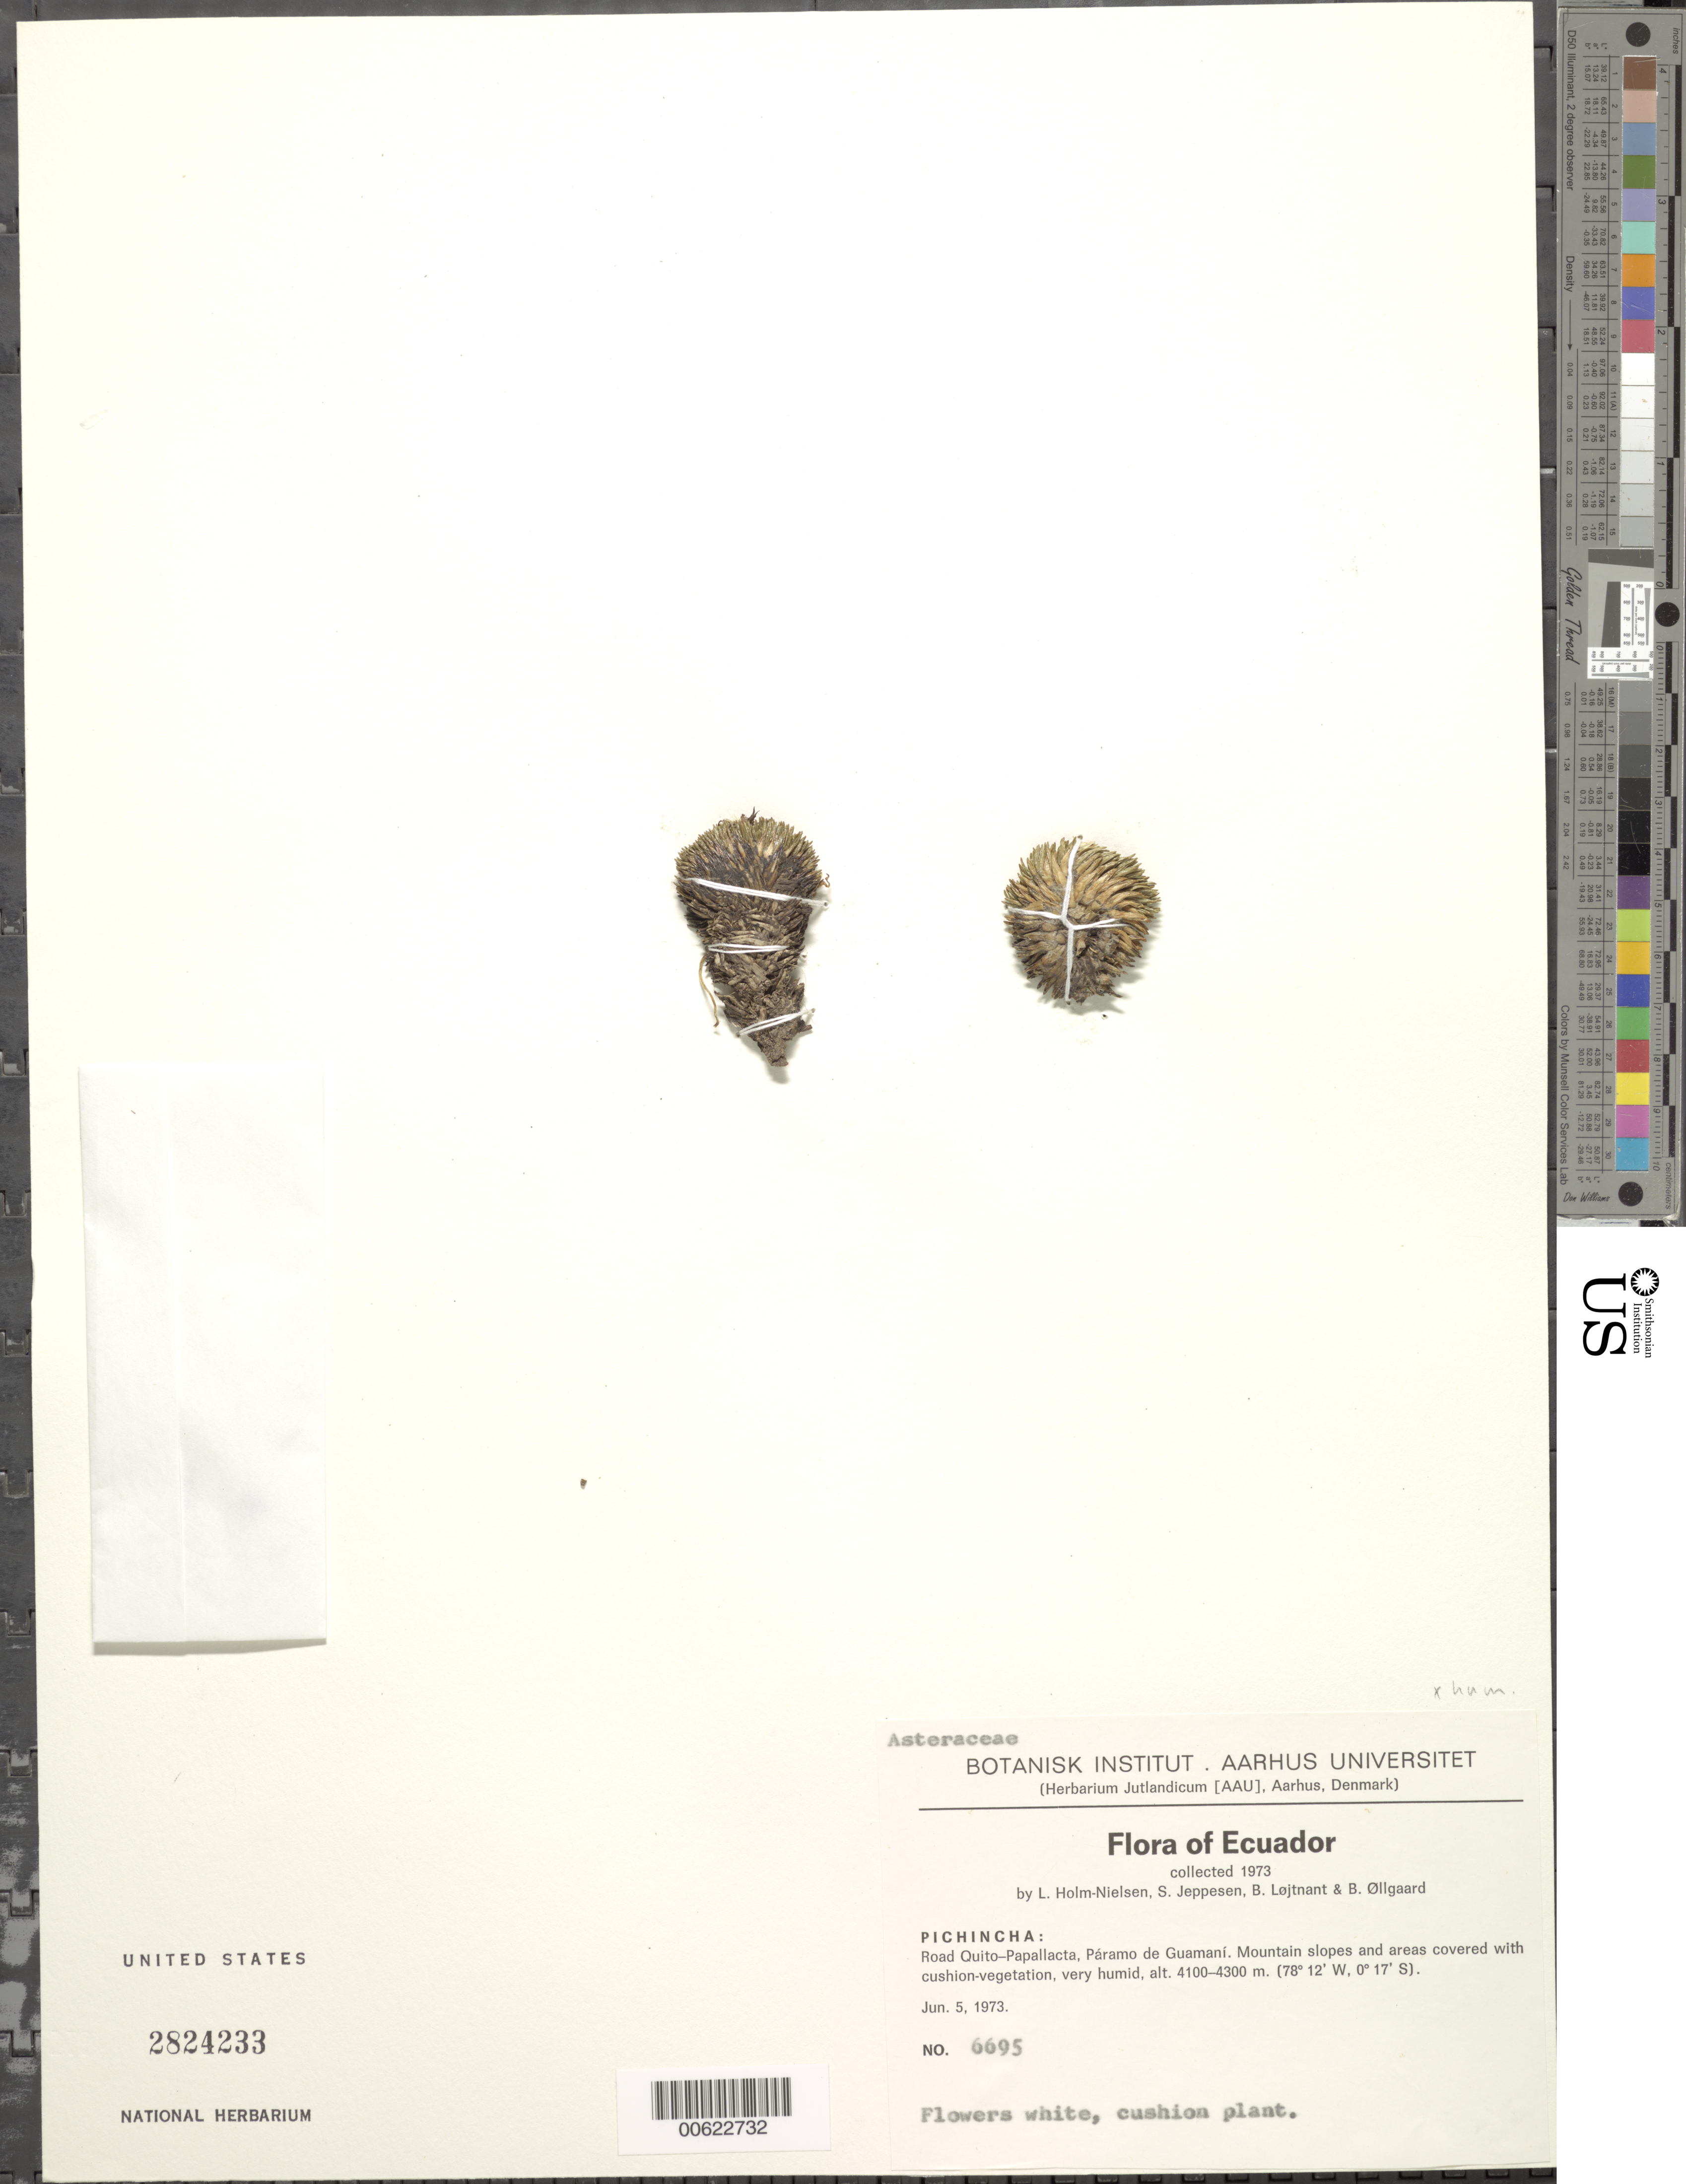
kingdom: Plantae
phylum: Tracheophyta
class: Magnoliopsida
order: Asterales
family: Asteraceae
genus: Xenophyllum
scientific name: Xenophyllum humile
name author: (Kunth) V.A. Funk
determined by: Funk, Vicki A., (BOT), Smithsonian Institution - National Museum of Natural History (UNITED STATES)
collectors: L. B. Holm-Nielsen, S. Jeppesen, B. Löjtnant & B. Øllgaard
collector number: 6695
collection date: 1973-06-05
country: Ecuador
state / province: Pichincha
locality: Road Quito-Papallacta, Paramo de Guamani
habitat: mountain slopes and areas covered with cushion-vegetation, very humin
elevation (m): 4100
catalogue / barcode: US 2824233